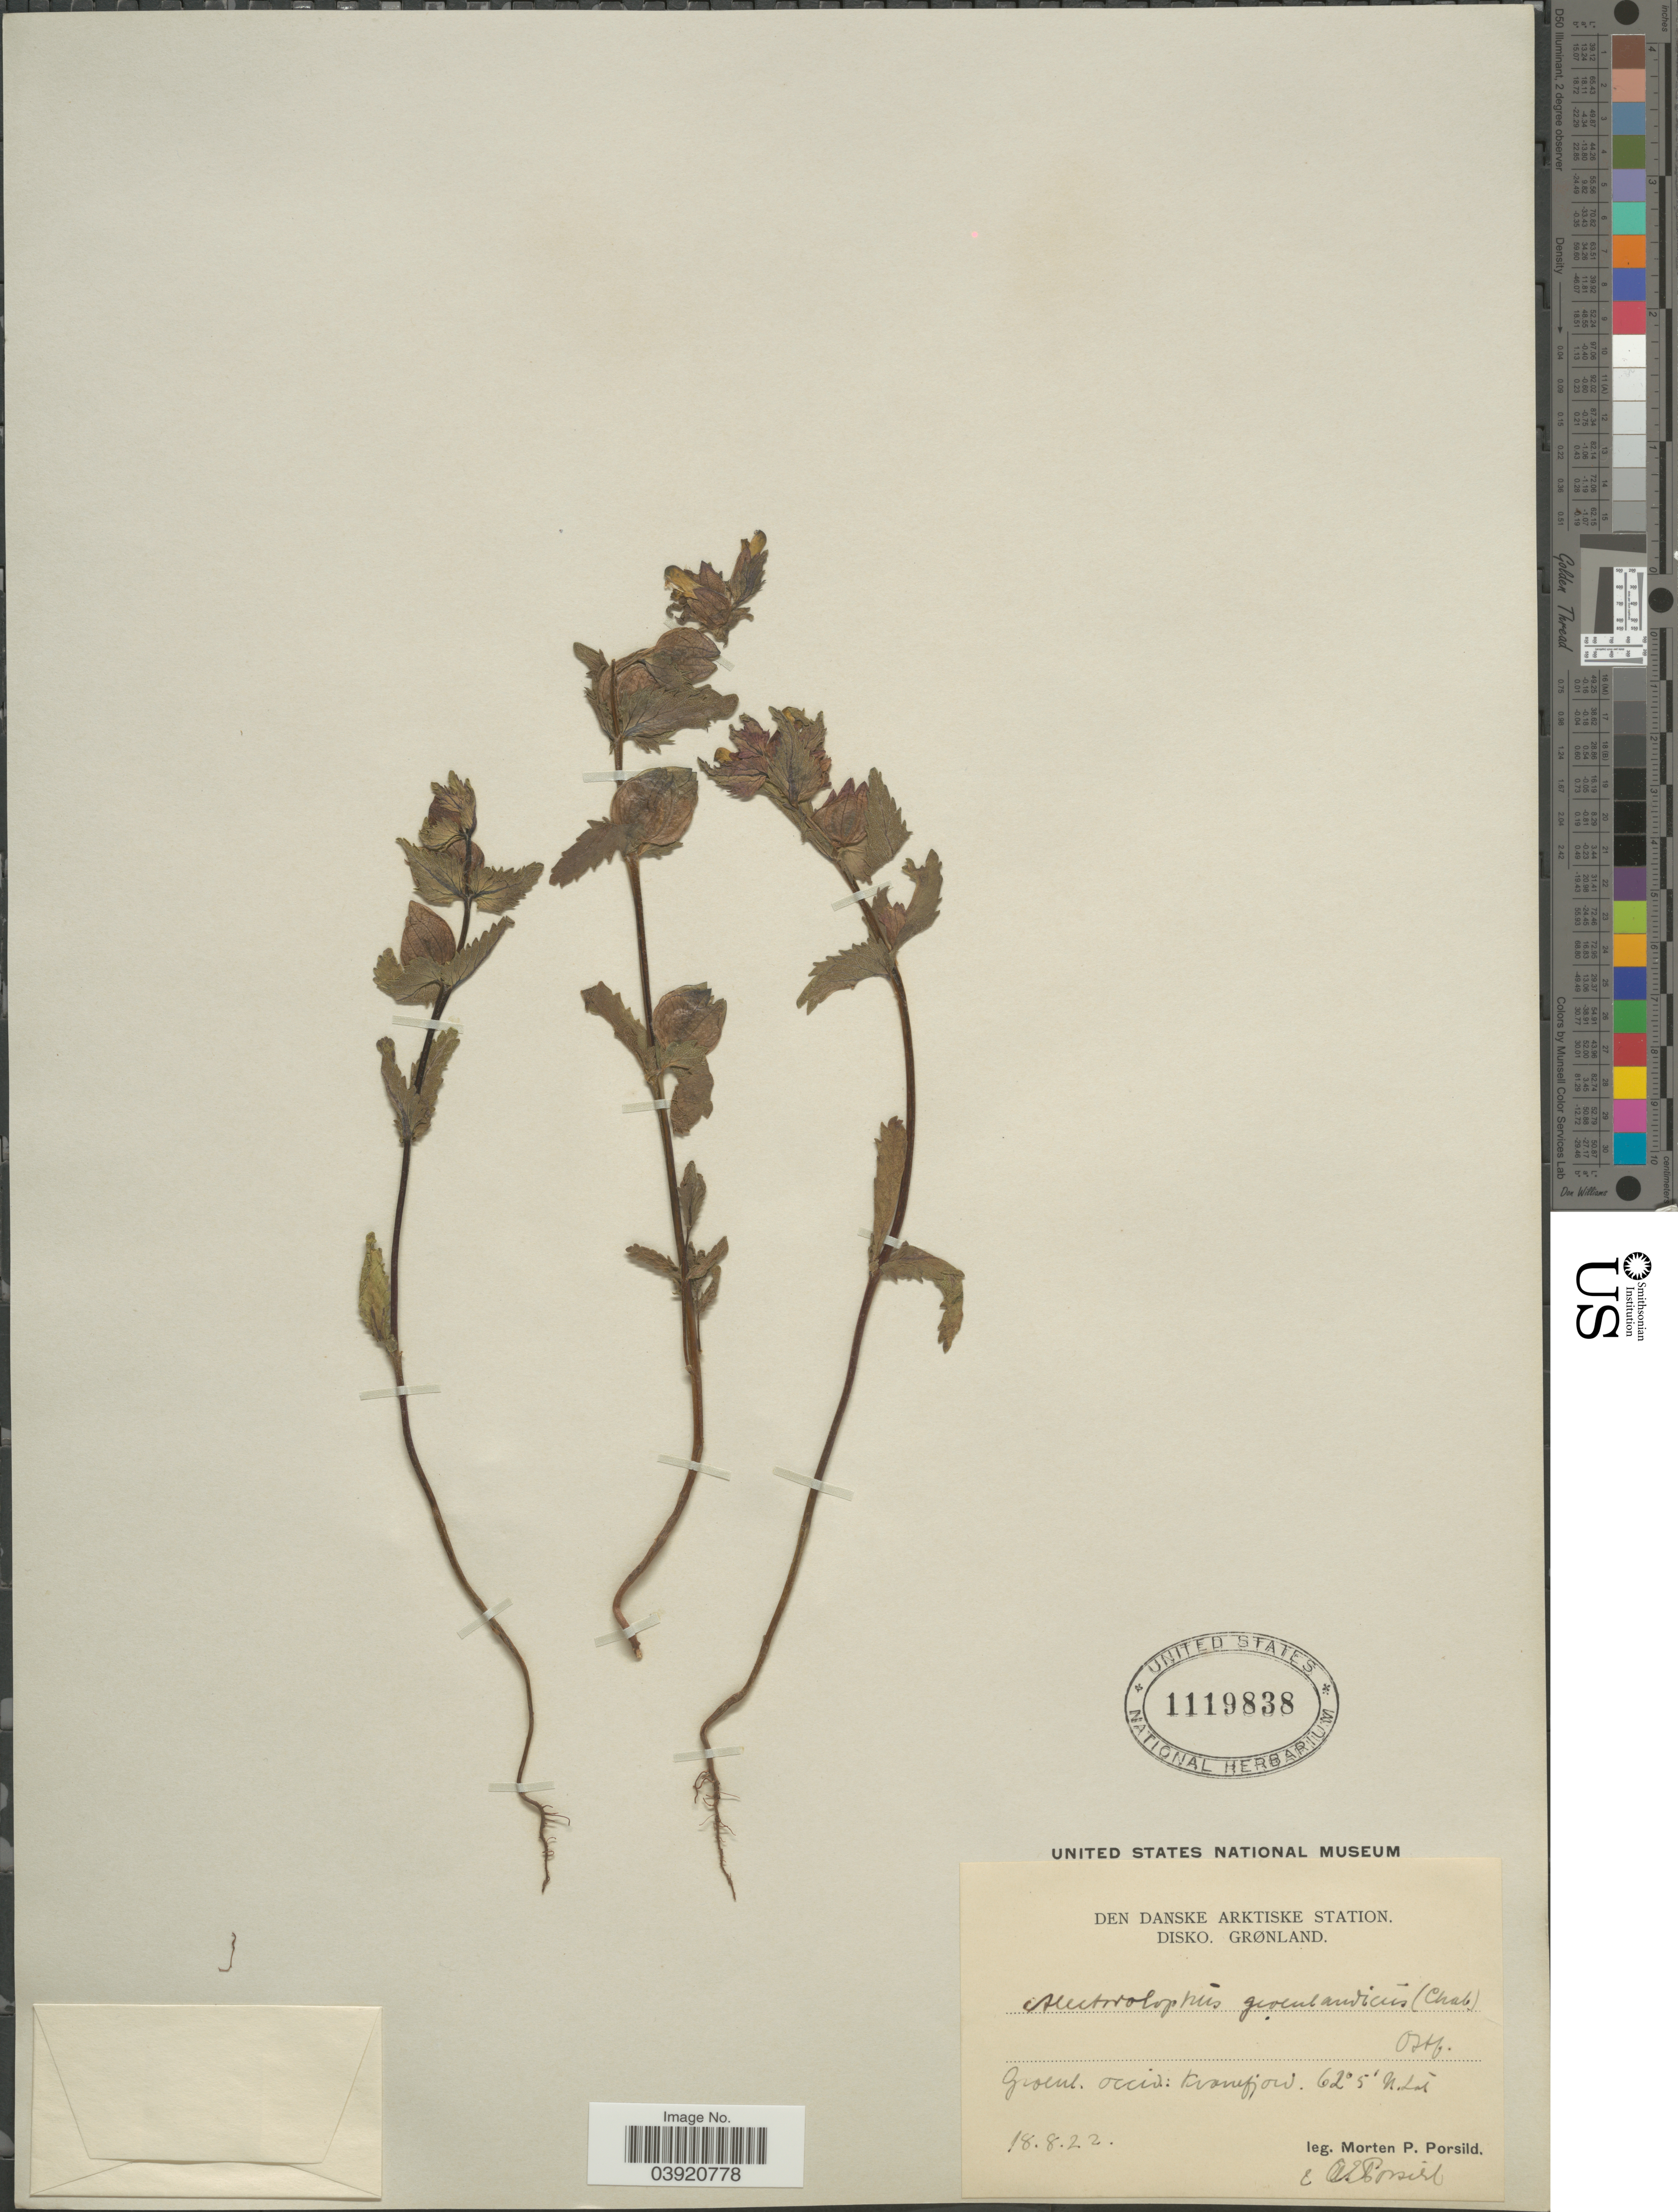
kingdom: Plantae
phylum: Tracheophyta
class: Magnoliopsida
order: Lamiales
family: Orobanchaceae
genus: Rhinanthus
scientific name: Rhinanthus groenlandicus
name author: Chabert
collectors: M. P. Porsild & A. E. Porsild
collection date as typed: Transcribed d/m/y: 18/8/22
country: Greenland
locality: Den Danske Arktiske Station. Disko. Grønland. Groenl. occid.: Kvanefjord.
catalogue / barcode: US 1119838